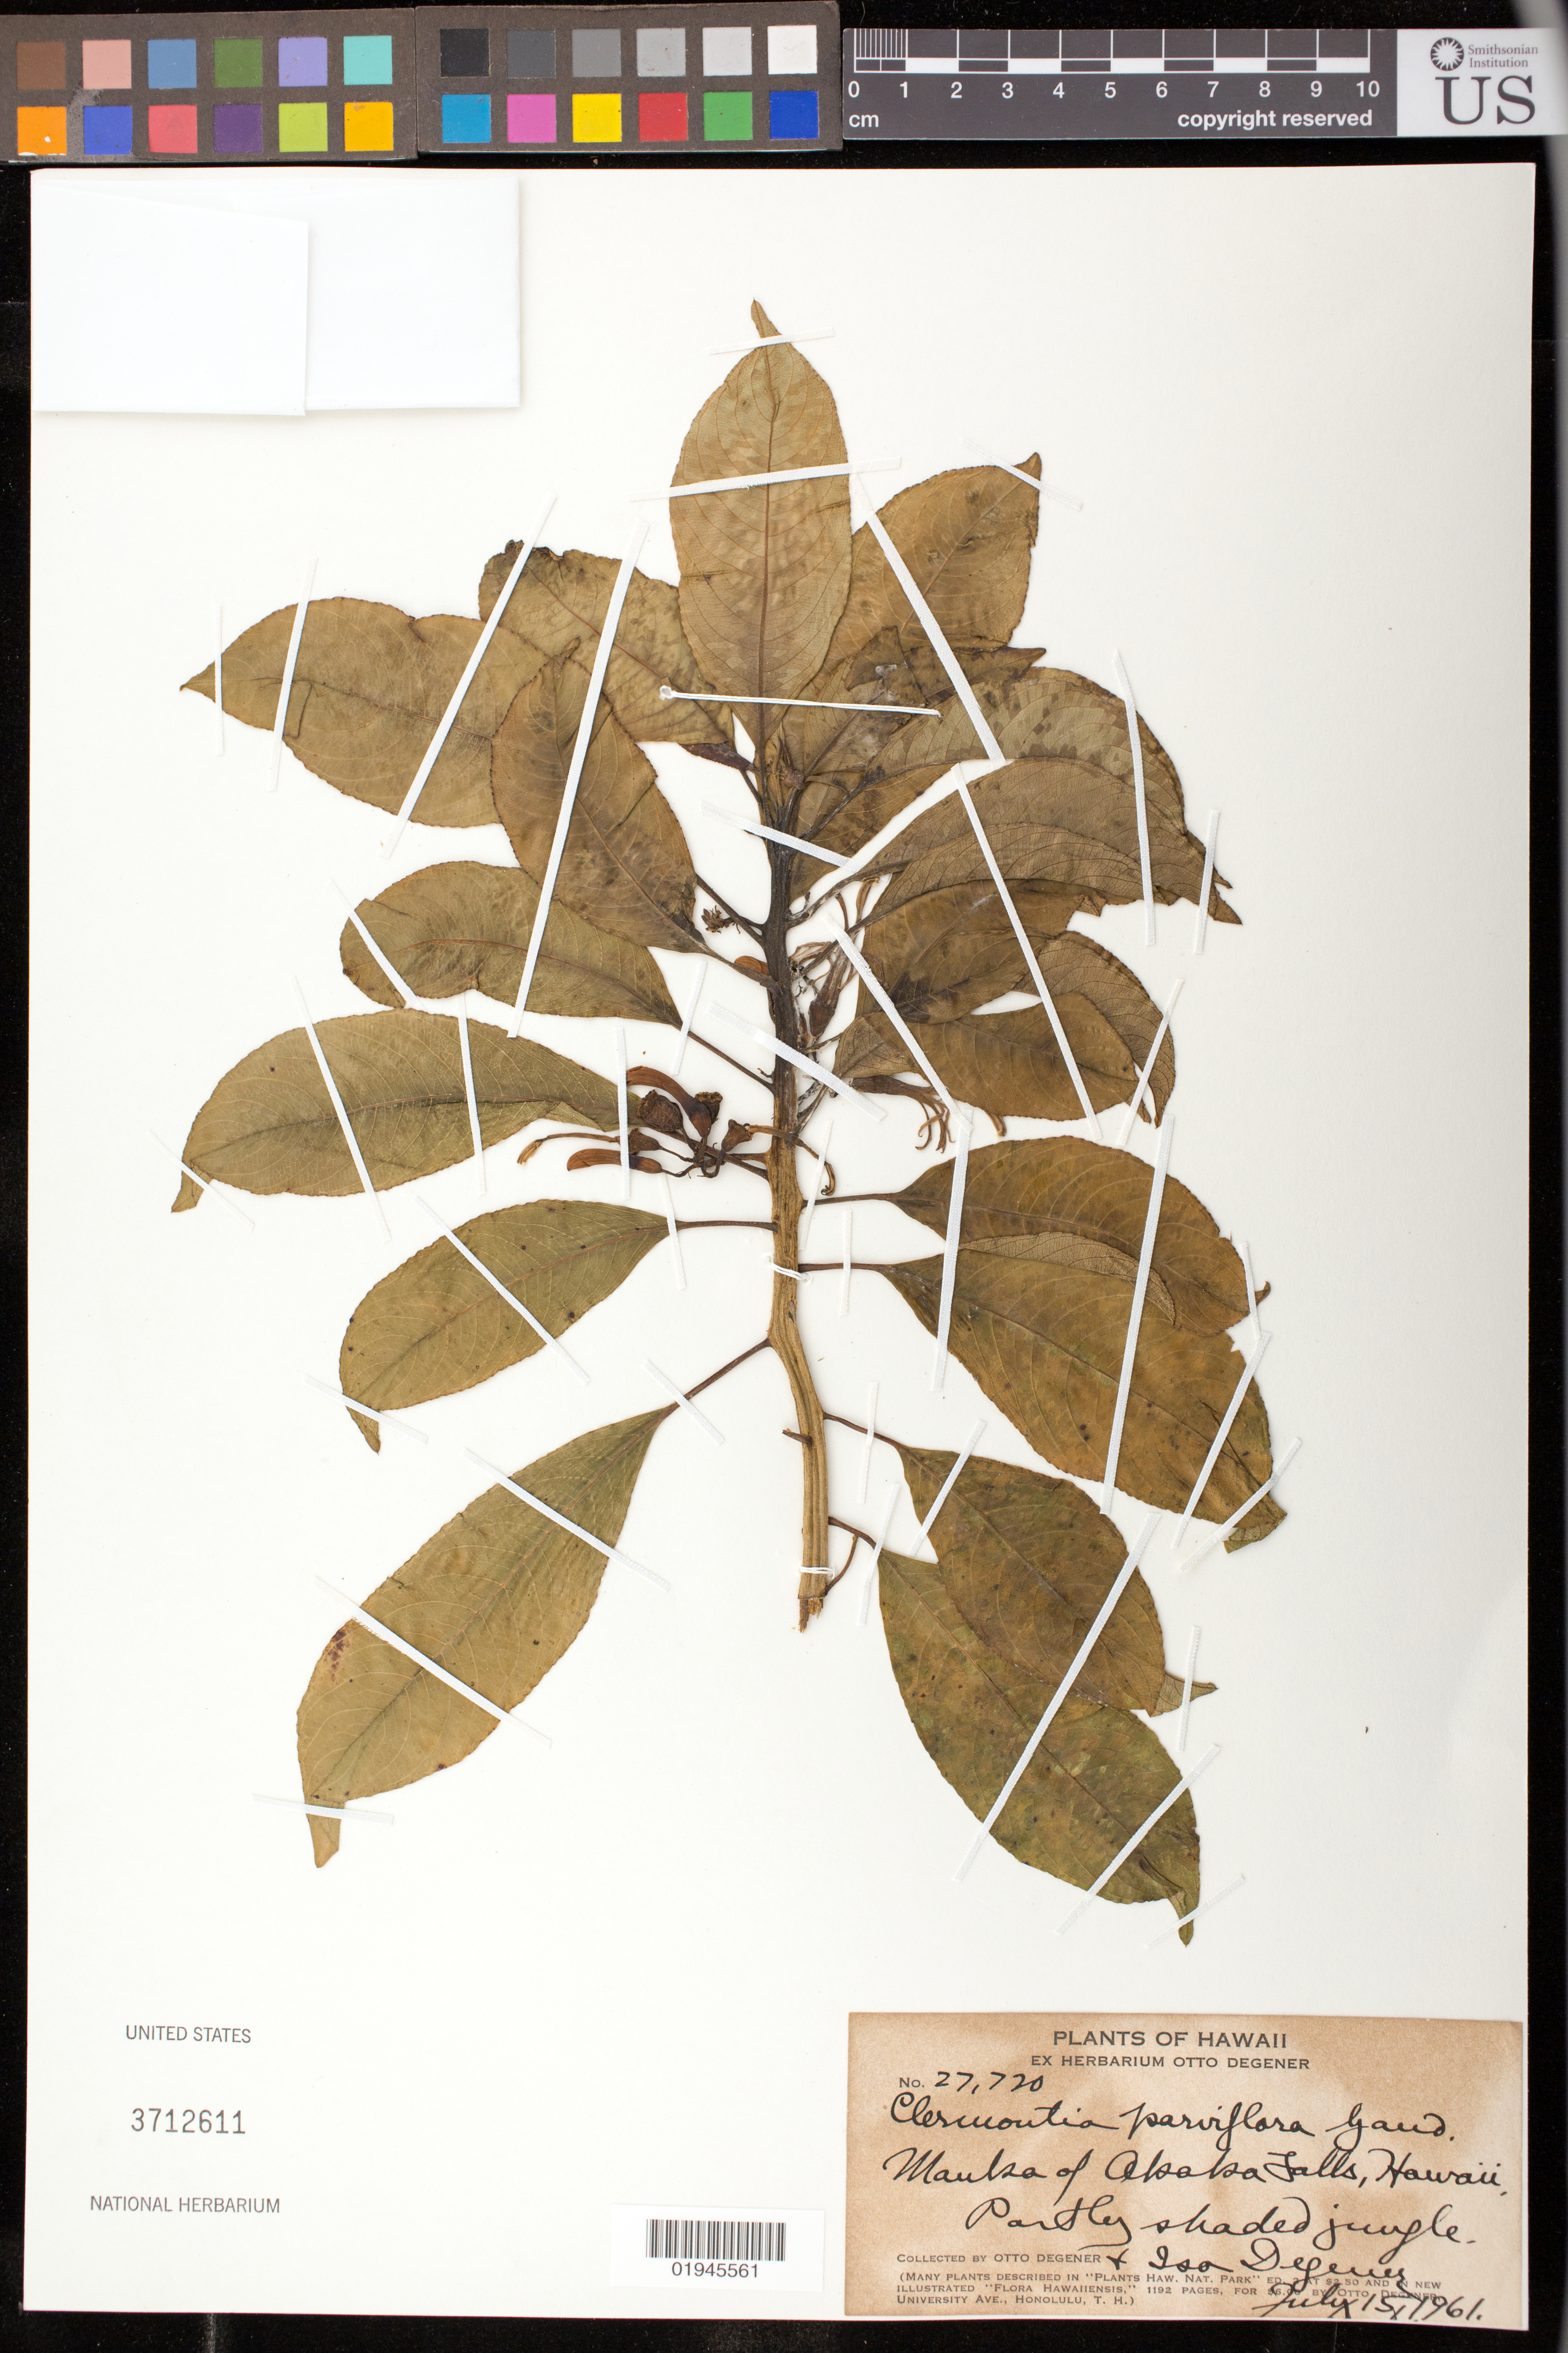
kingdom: Plantae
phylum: Tracheophyta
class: Magnoliopsida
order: Asterales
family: Campanulaceae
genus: Clermontia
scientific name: Clermontia parviflora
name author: Gaudich. ex A. Gray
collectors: O. Degener & I. Degener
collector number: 27720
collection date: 1961-07-15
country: United States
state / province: Hawaii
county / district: Hawaii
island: Hawaii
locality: Mauka of Akaka Falls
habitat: Partly shaded jungle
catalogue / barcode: US 3712611